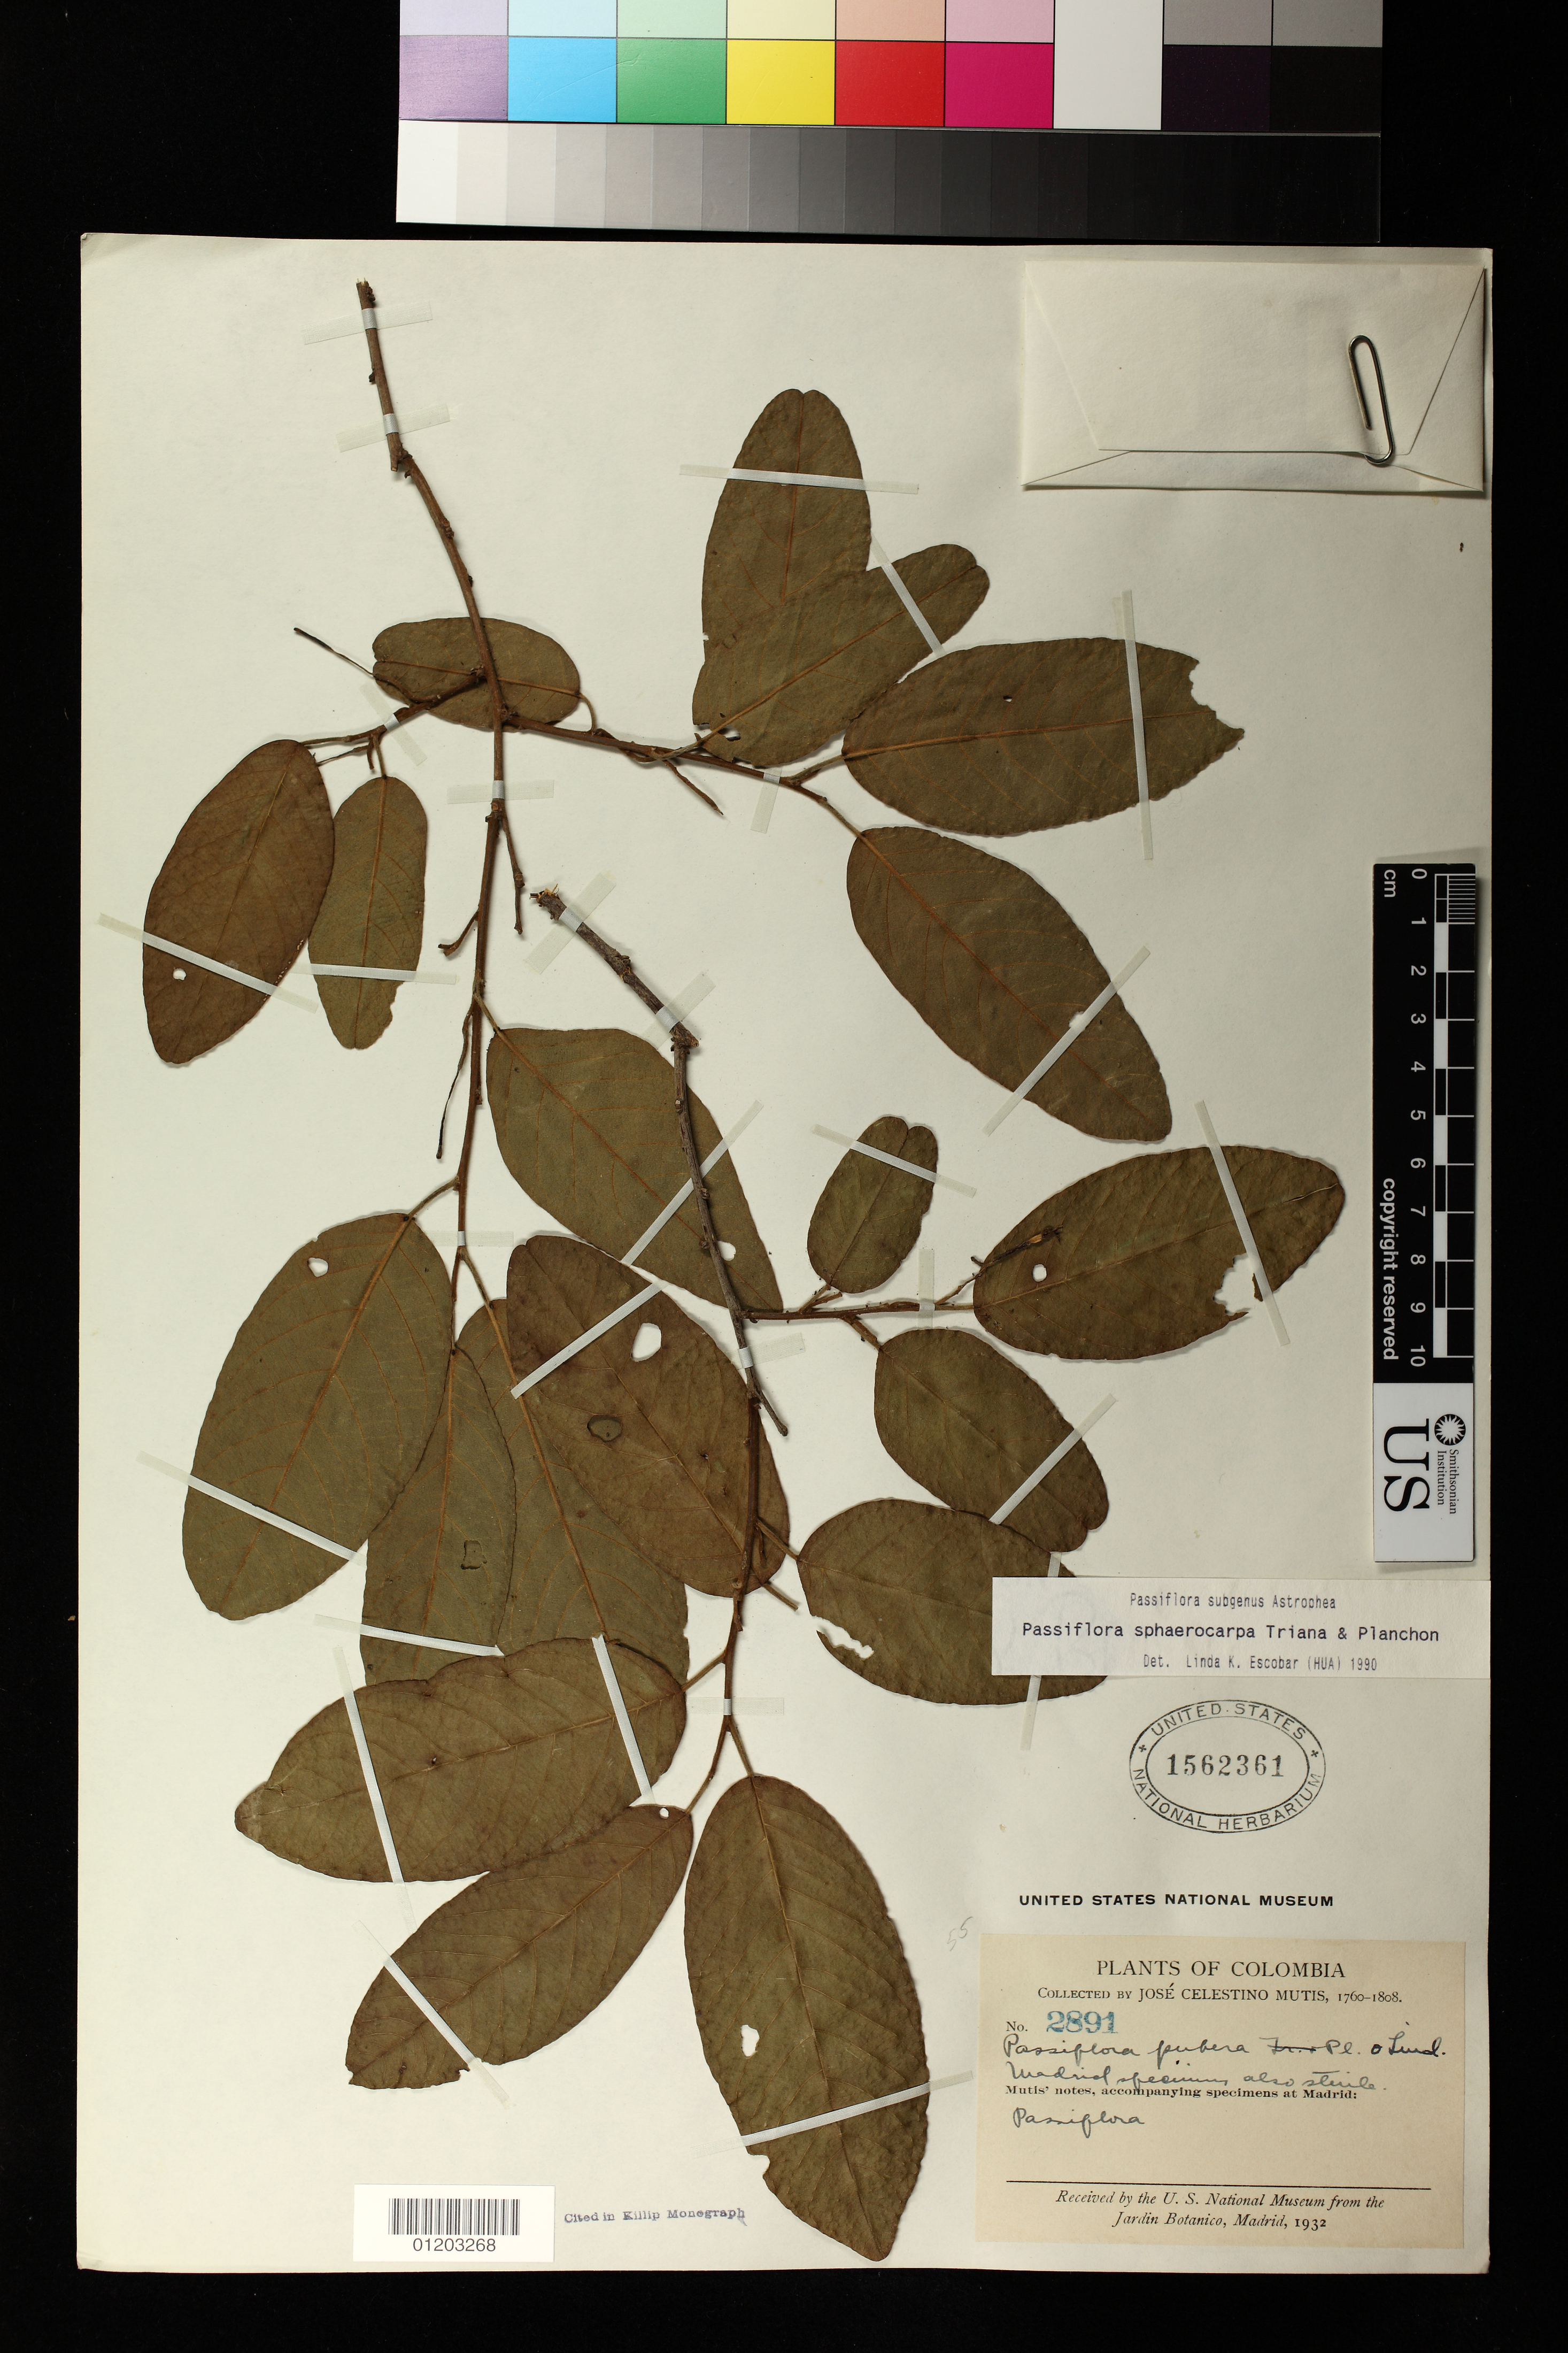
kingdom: Plantae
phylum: Tracheophyta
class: Magnoliopsida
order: Malpighiales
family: Passifloraceae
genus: Passiflora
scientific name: Passiflora sphaerocarpa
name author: Triana & Planch.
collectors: J. C. B. Mutis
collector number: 2891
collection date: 1760/1808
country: Colombia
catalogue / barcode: US 1562361